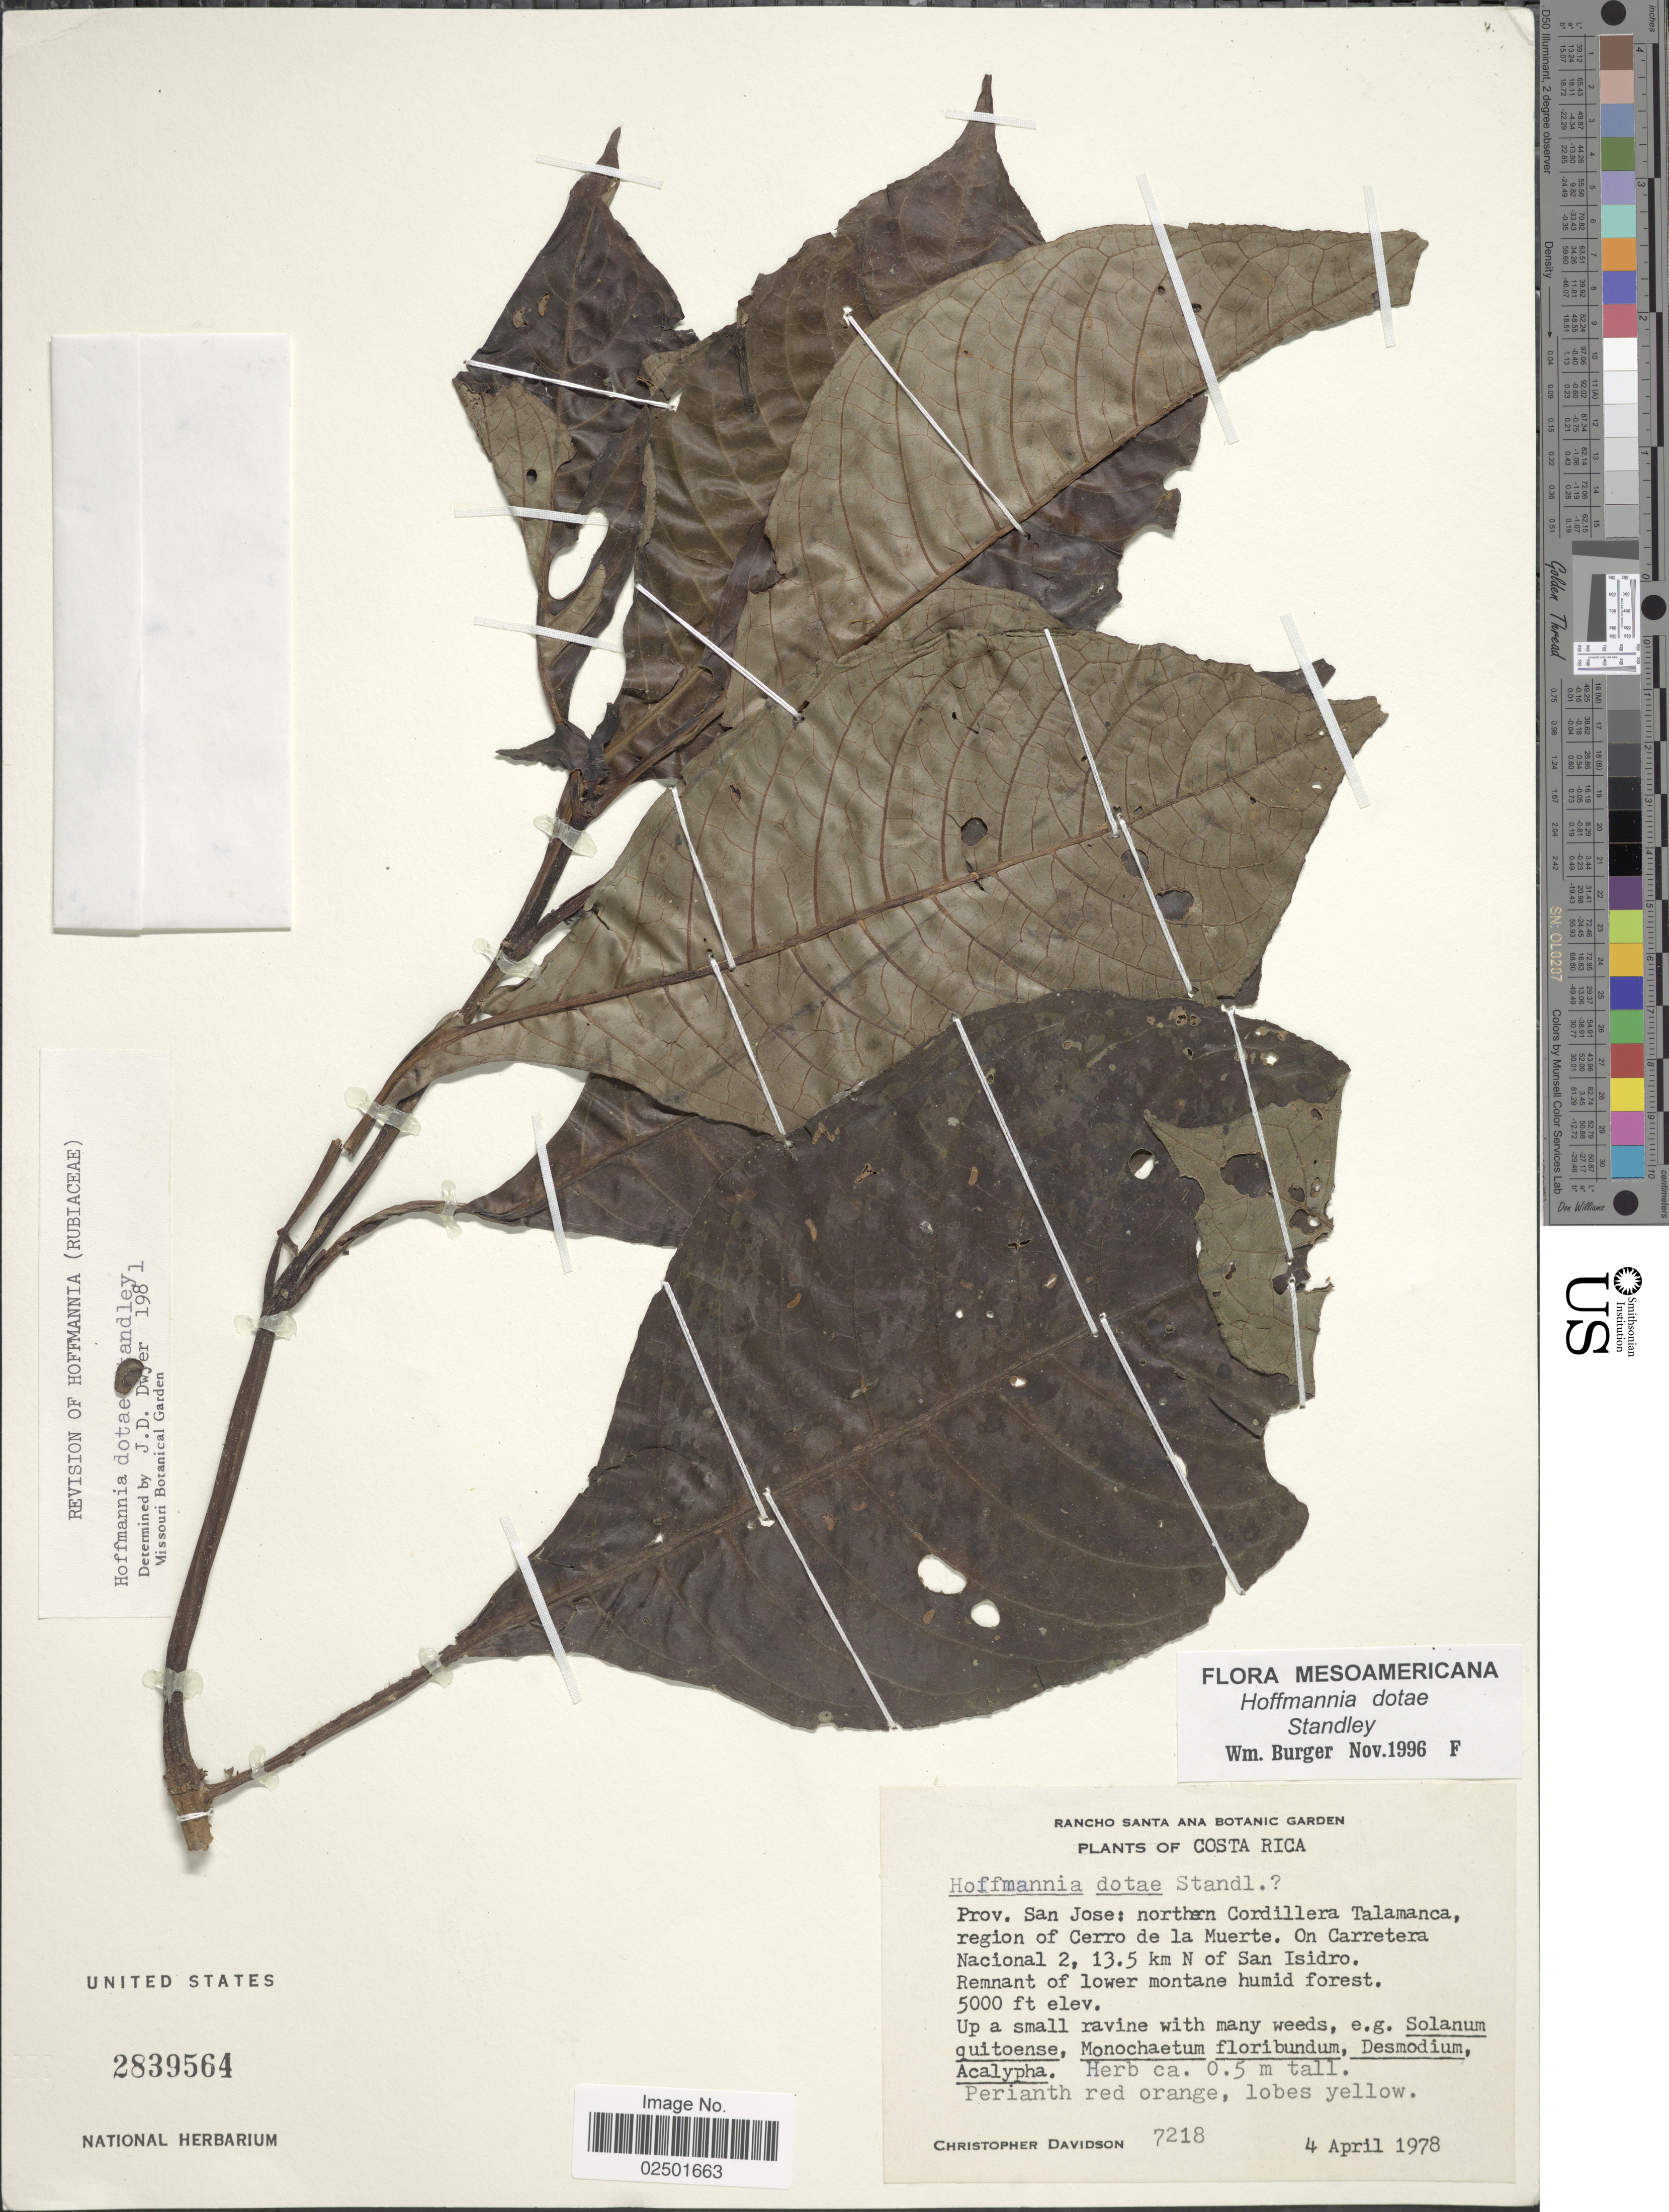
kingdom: Plantae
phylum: Tracheophyta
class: Magnoliopsida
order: Gentianales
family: Rubiaceae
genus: Hoffmannia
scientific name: Hoffmannia dotae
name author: Standl.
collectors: C. Davidson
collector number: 7218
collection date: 1978-04-04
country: Costa Rica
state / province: San José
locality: Northern Cordillera Talamanca, region of Cerro de la Muerte. On Carretera Nacional 2, 13.5 km N of San Isidro. Remnant of lower montane humid forest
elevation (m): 1524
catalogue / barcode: US 2839564